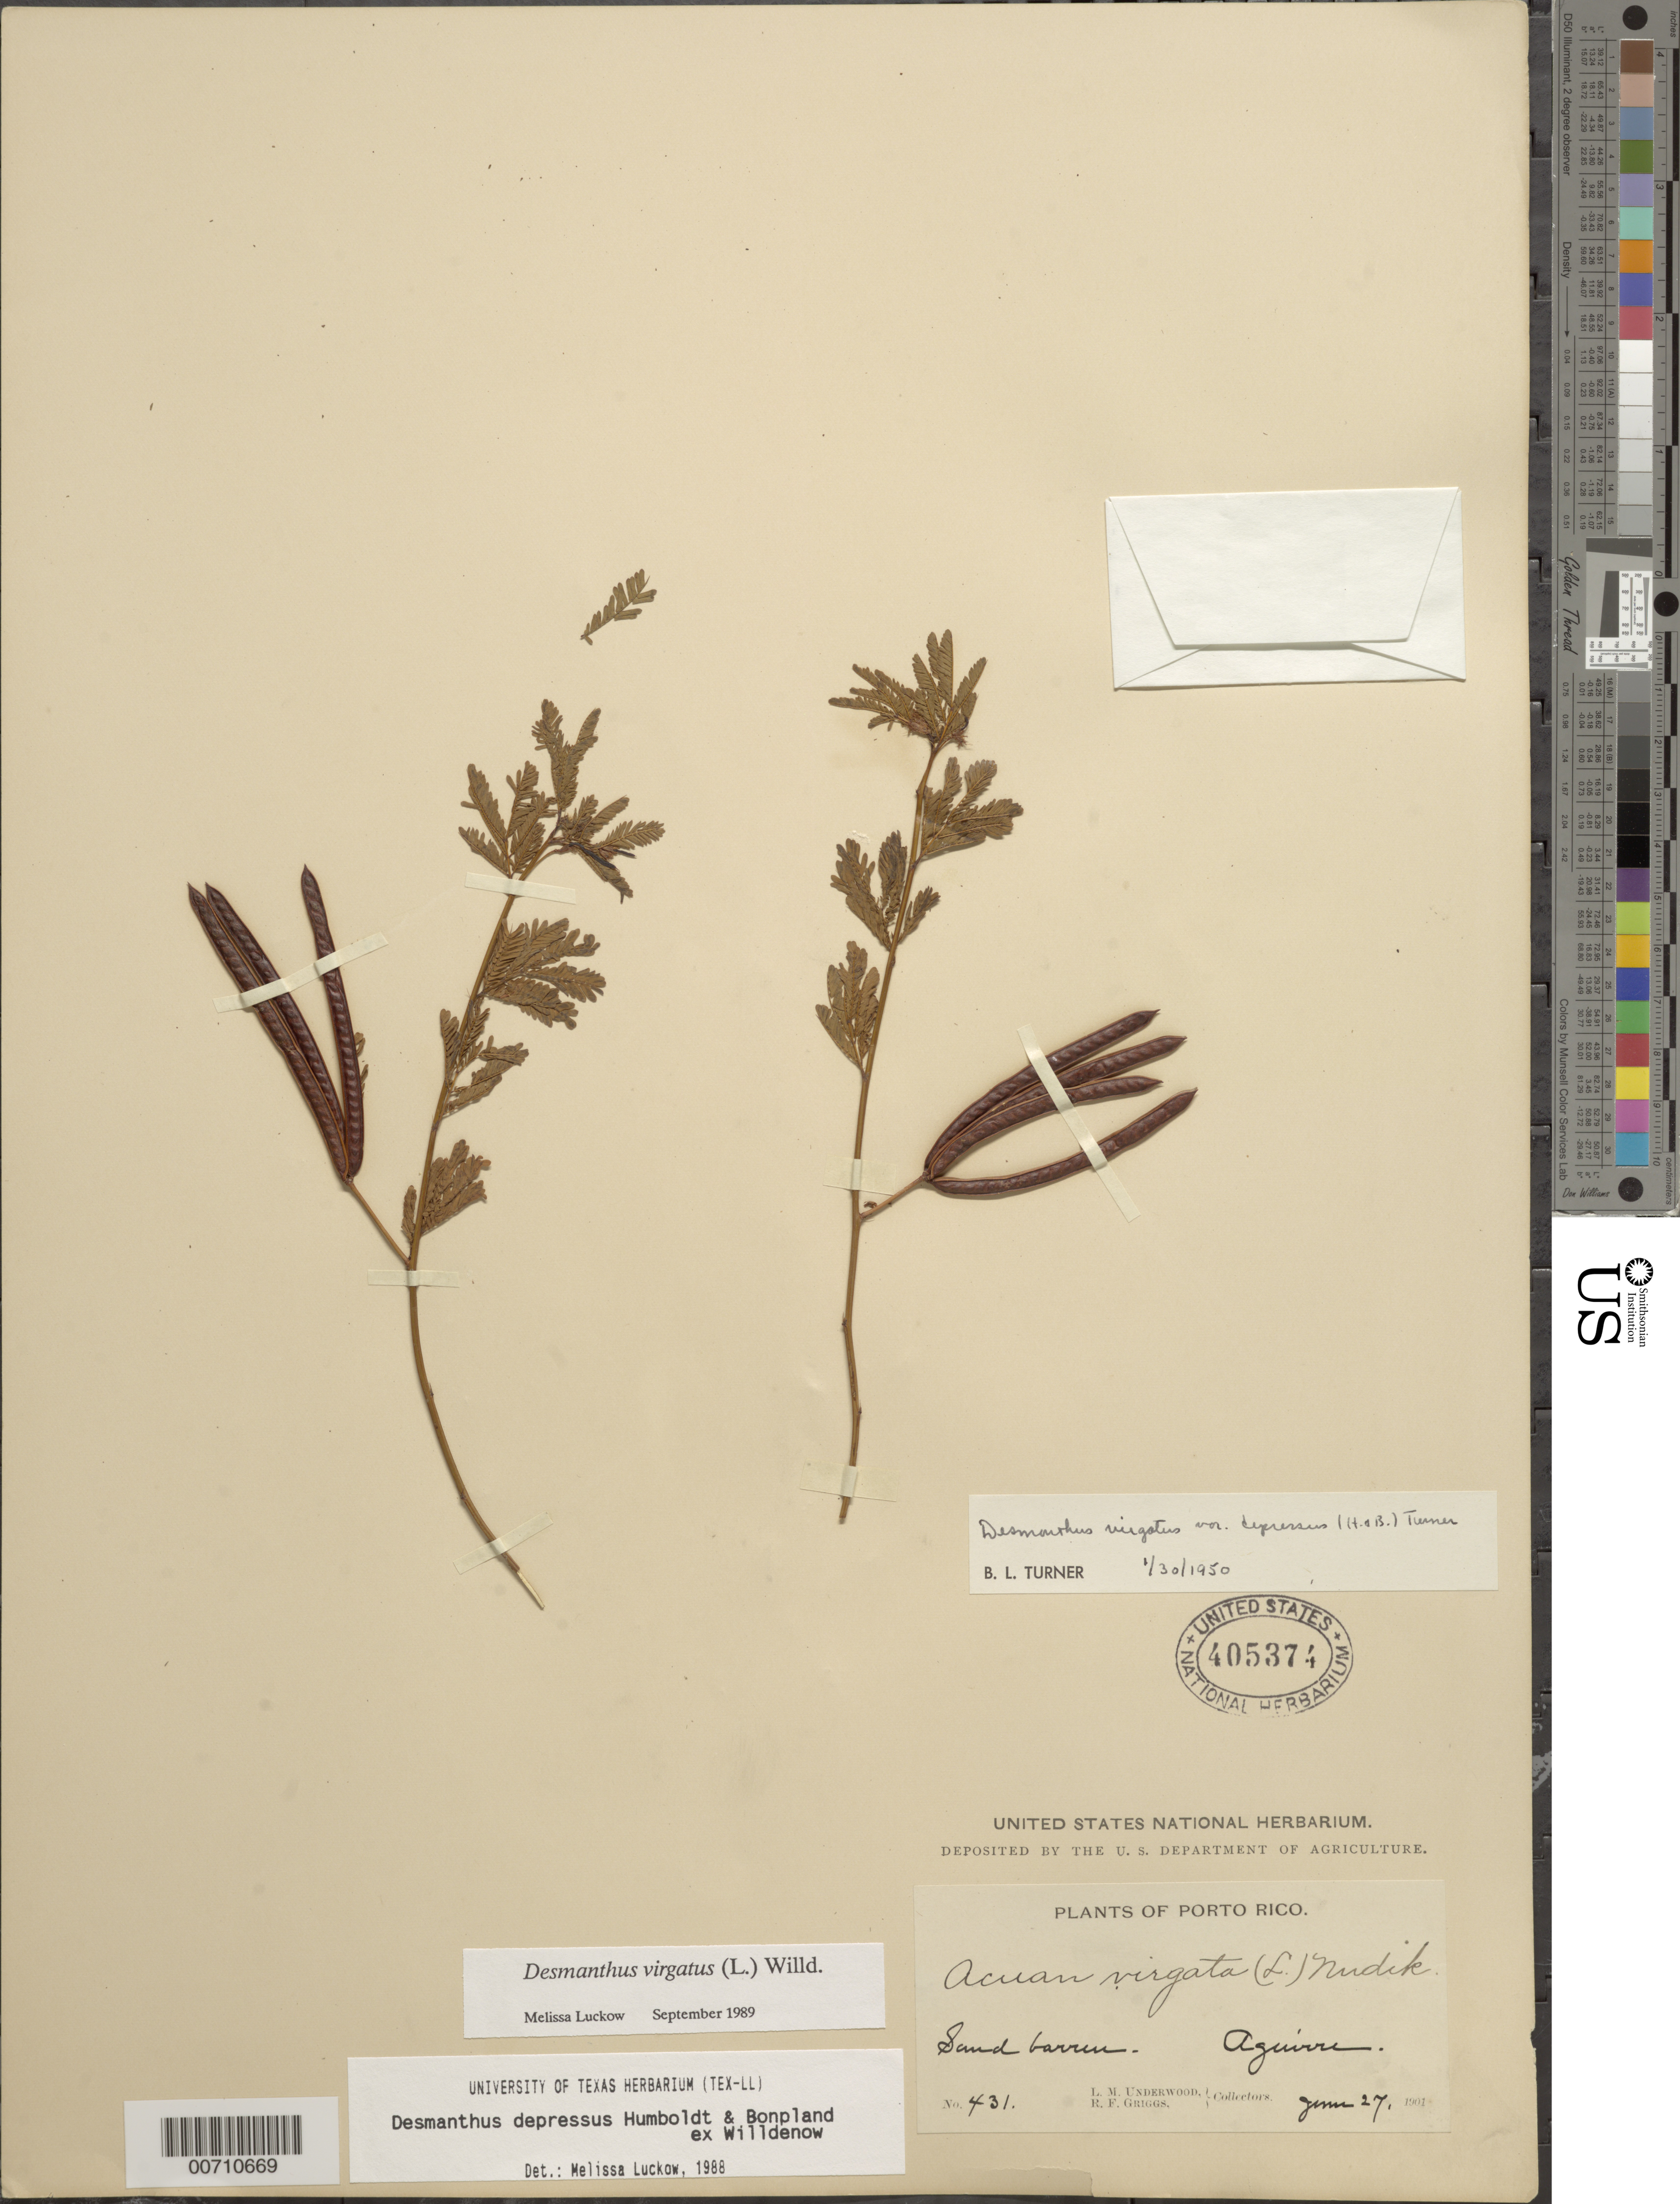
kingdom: Plantae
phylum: Tracheophyta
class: Magnoliopsida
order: Fabales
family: Fabaceae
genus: Desmanthus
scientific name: Desmanthus virgatus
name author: (L.) Willd.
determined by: Luckow, M. A.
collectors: L. M. Underwood & R. F. Griggs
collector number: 431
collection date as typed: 27 Jun 1901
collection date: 1901-06-27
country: Puerto Rico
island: Greater Antilles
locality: Aguirre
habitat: Sand barren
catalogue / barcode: US 405374